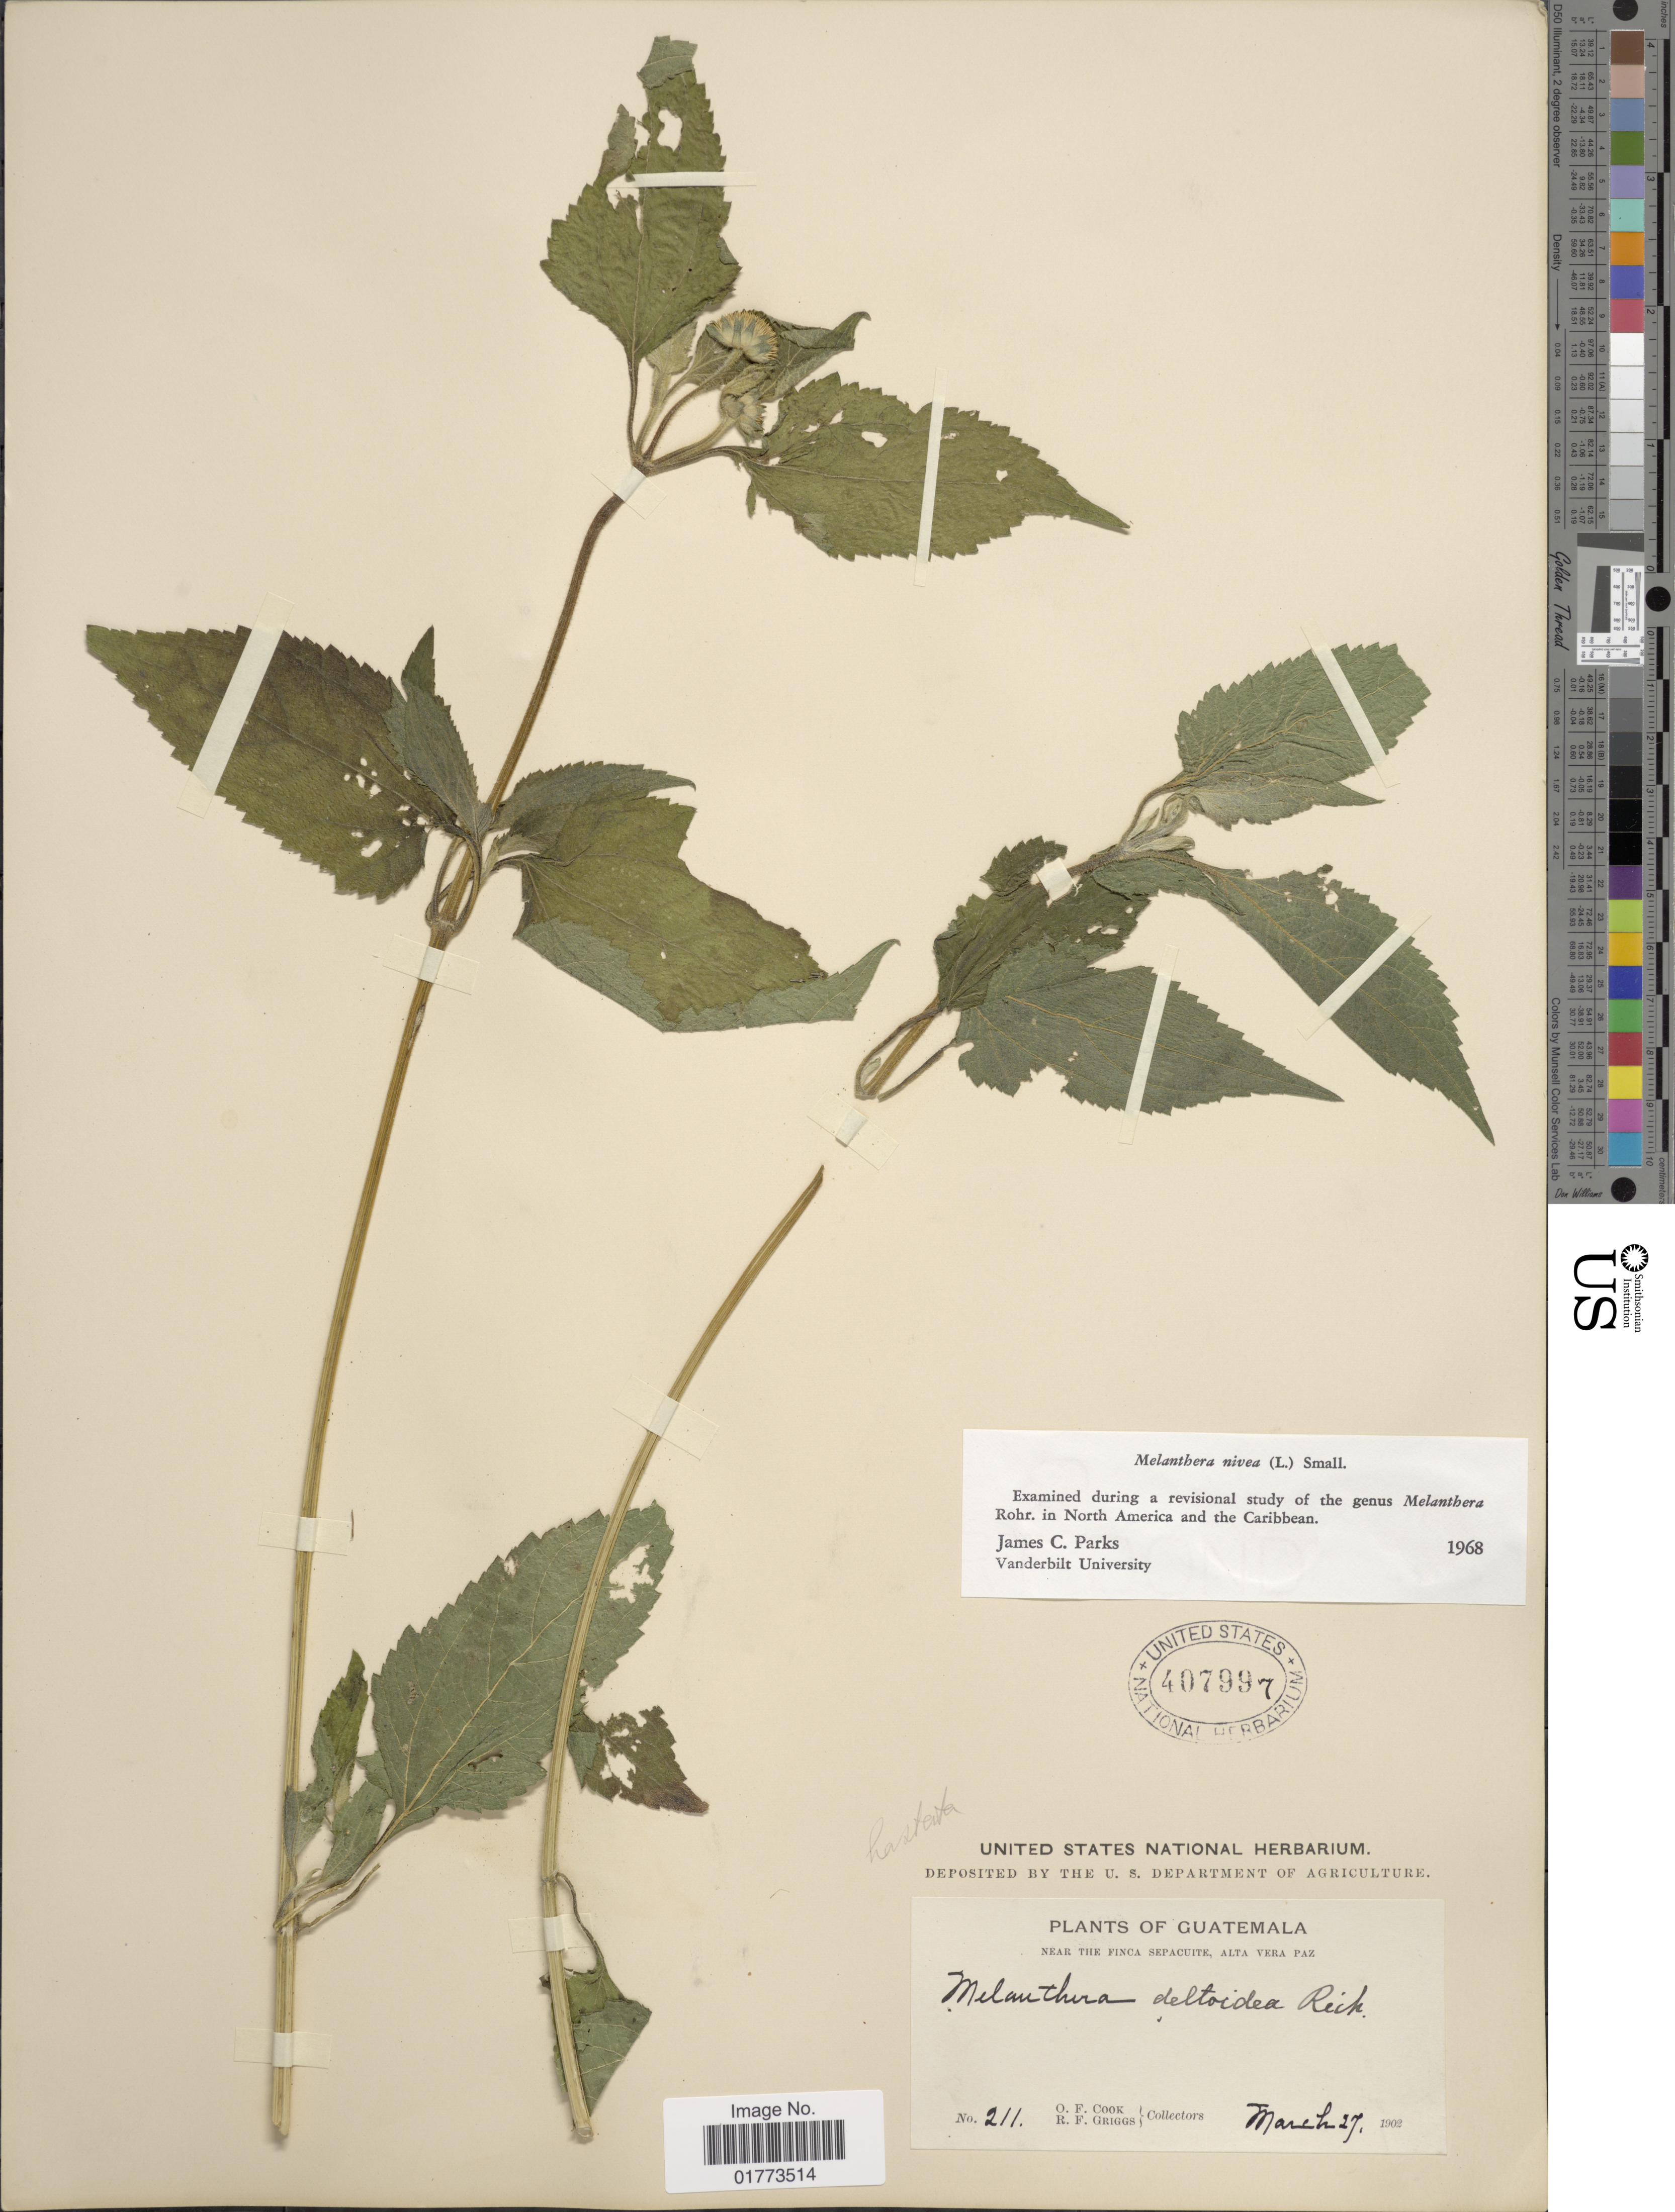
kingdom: Plantae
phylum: Tracheophyta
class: Magnoliopsida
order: Asterales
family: Asteraceae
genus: Melanthera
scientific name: Melanthera nivea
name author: (L.) Small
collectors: O. F. Cook & R. F. Griggs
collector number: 211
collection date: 1902-03-27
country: Guatemala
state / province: Alta Verapaz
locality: Near the Finca Sepacuite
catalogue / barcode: US 407997